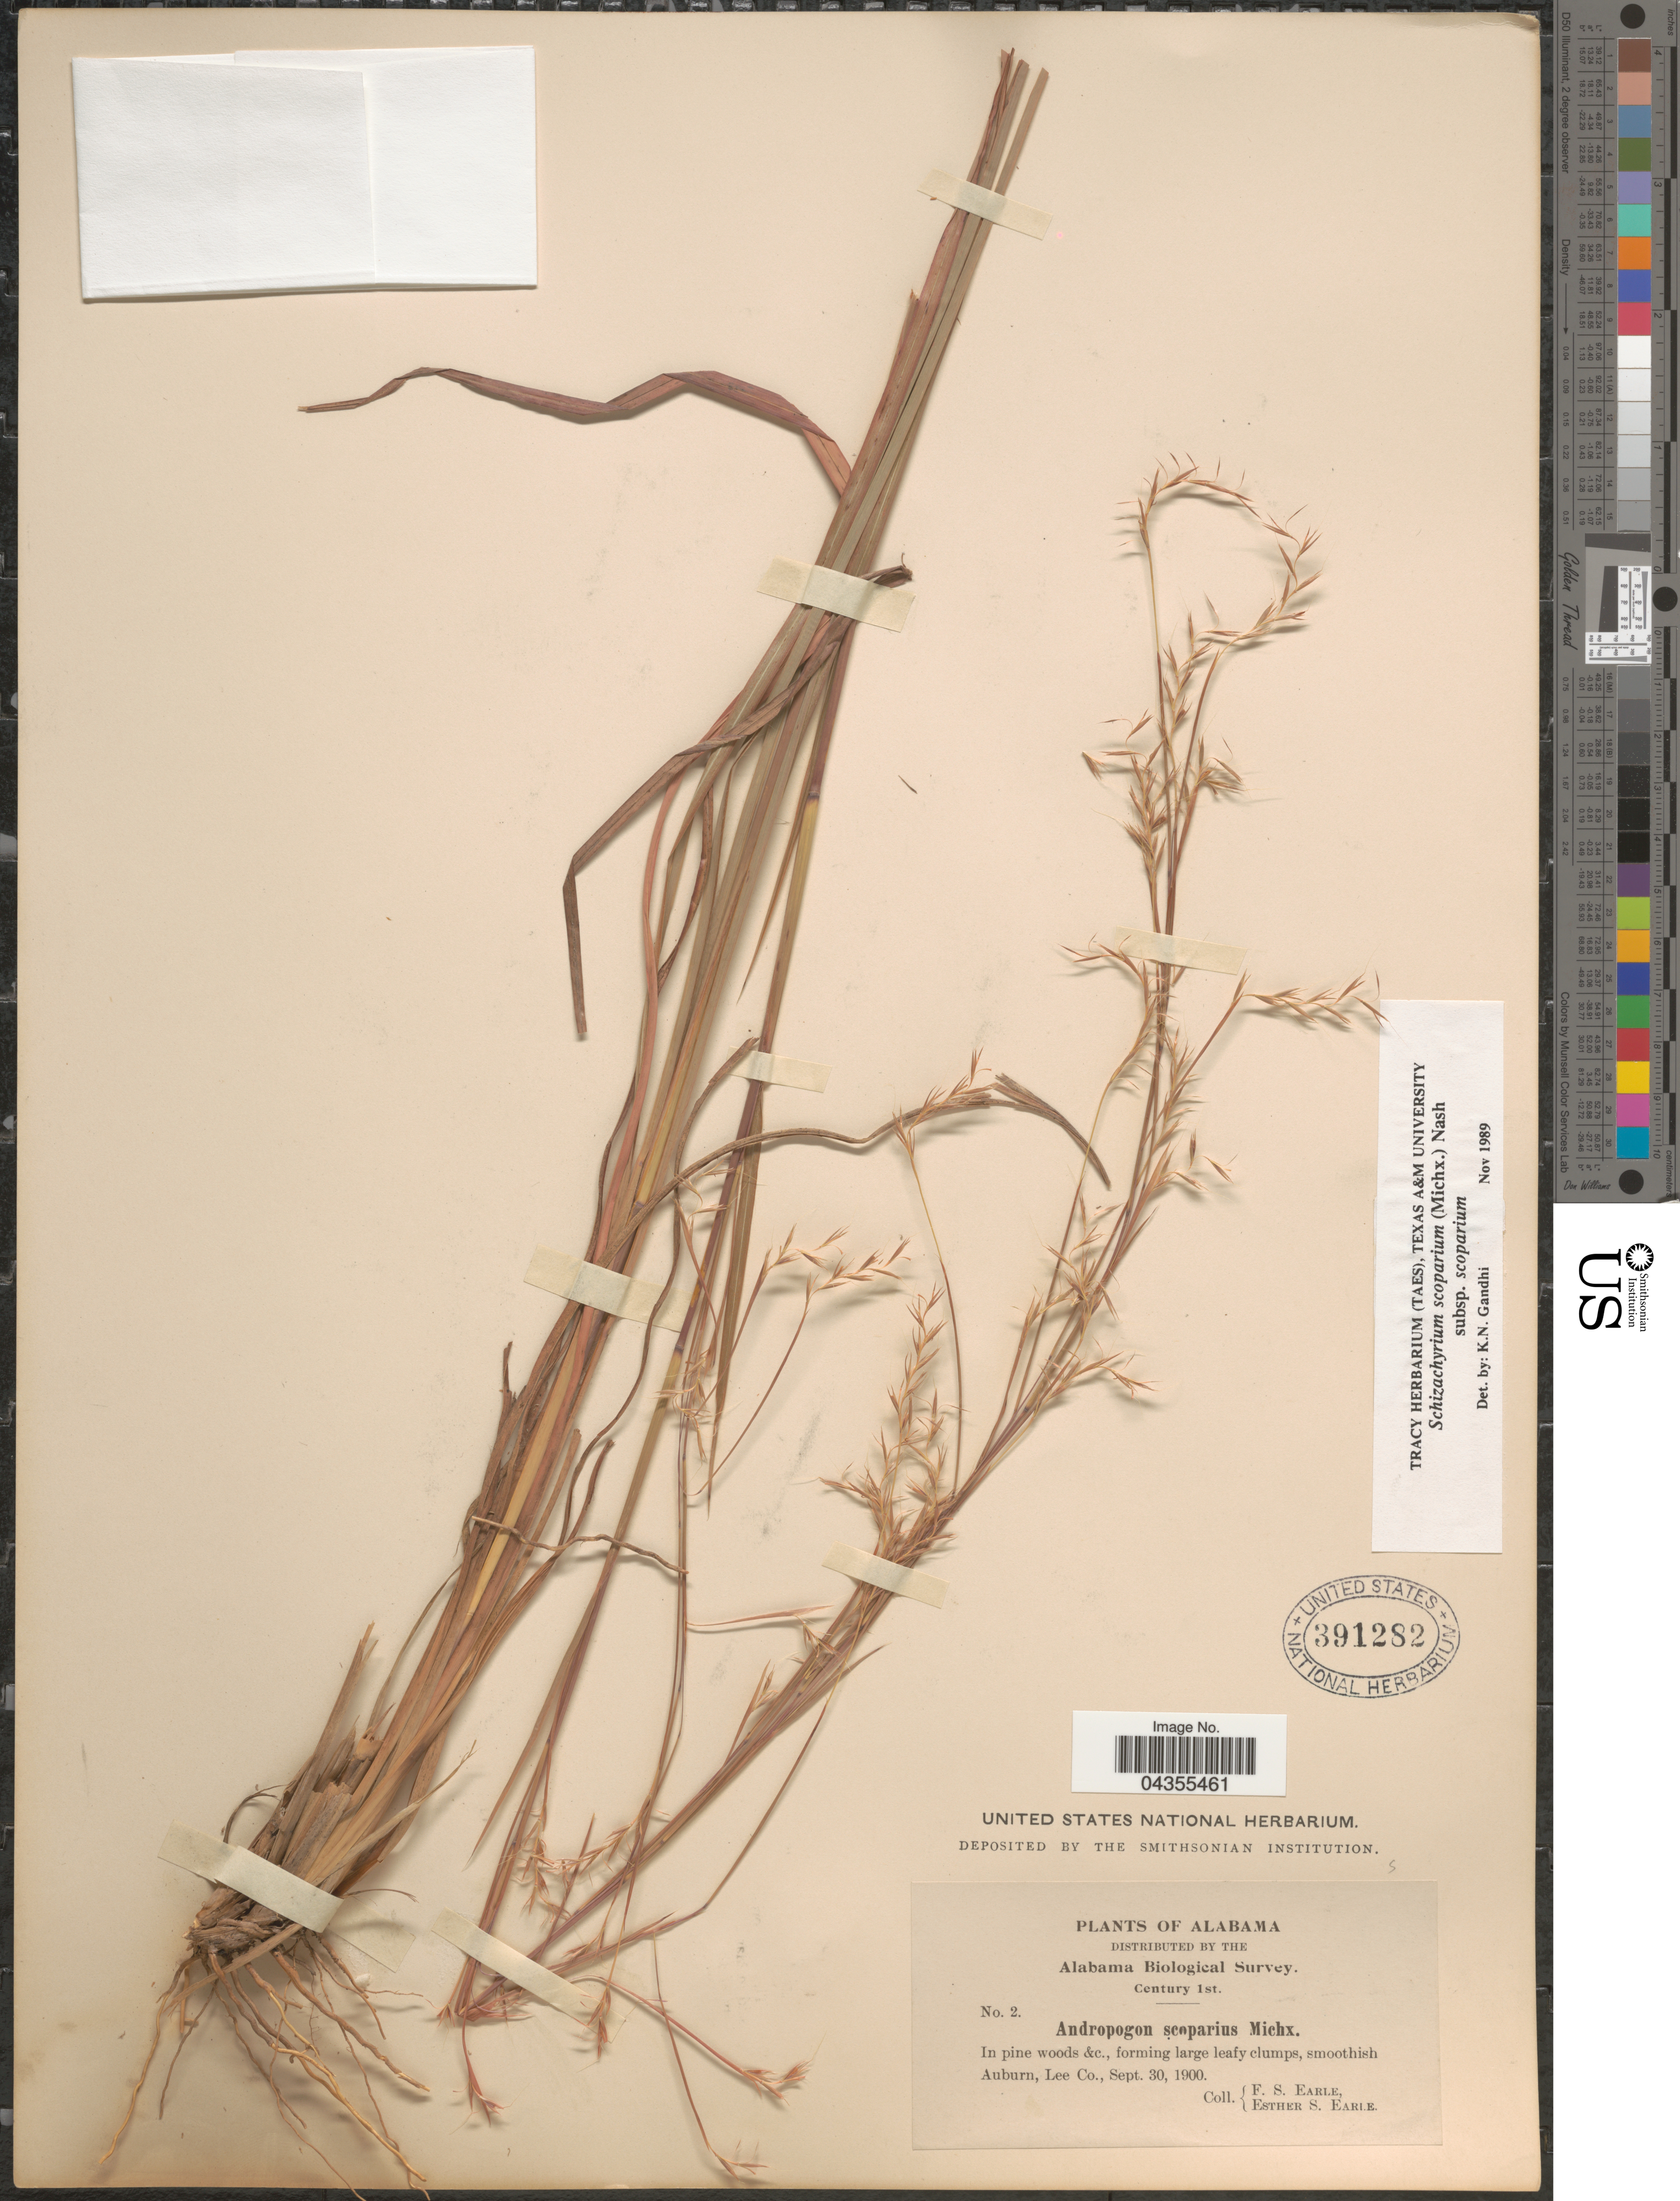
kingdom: Plantae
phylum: Tracheophyta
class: Liliopsida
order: Poales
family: Poaceae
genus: Schizachyrium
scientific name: Schizachyrium scoparium var. scoparium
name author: (Michx.) Nash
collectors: F. S. Earle & E. S. Earle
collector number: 2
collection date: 1900-09-30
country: United States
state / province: Alabama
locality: Auburn, Lee Co.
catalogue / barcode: US 391282